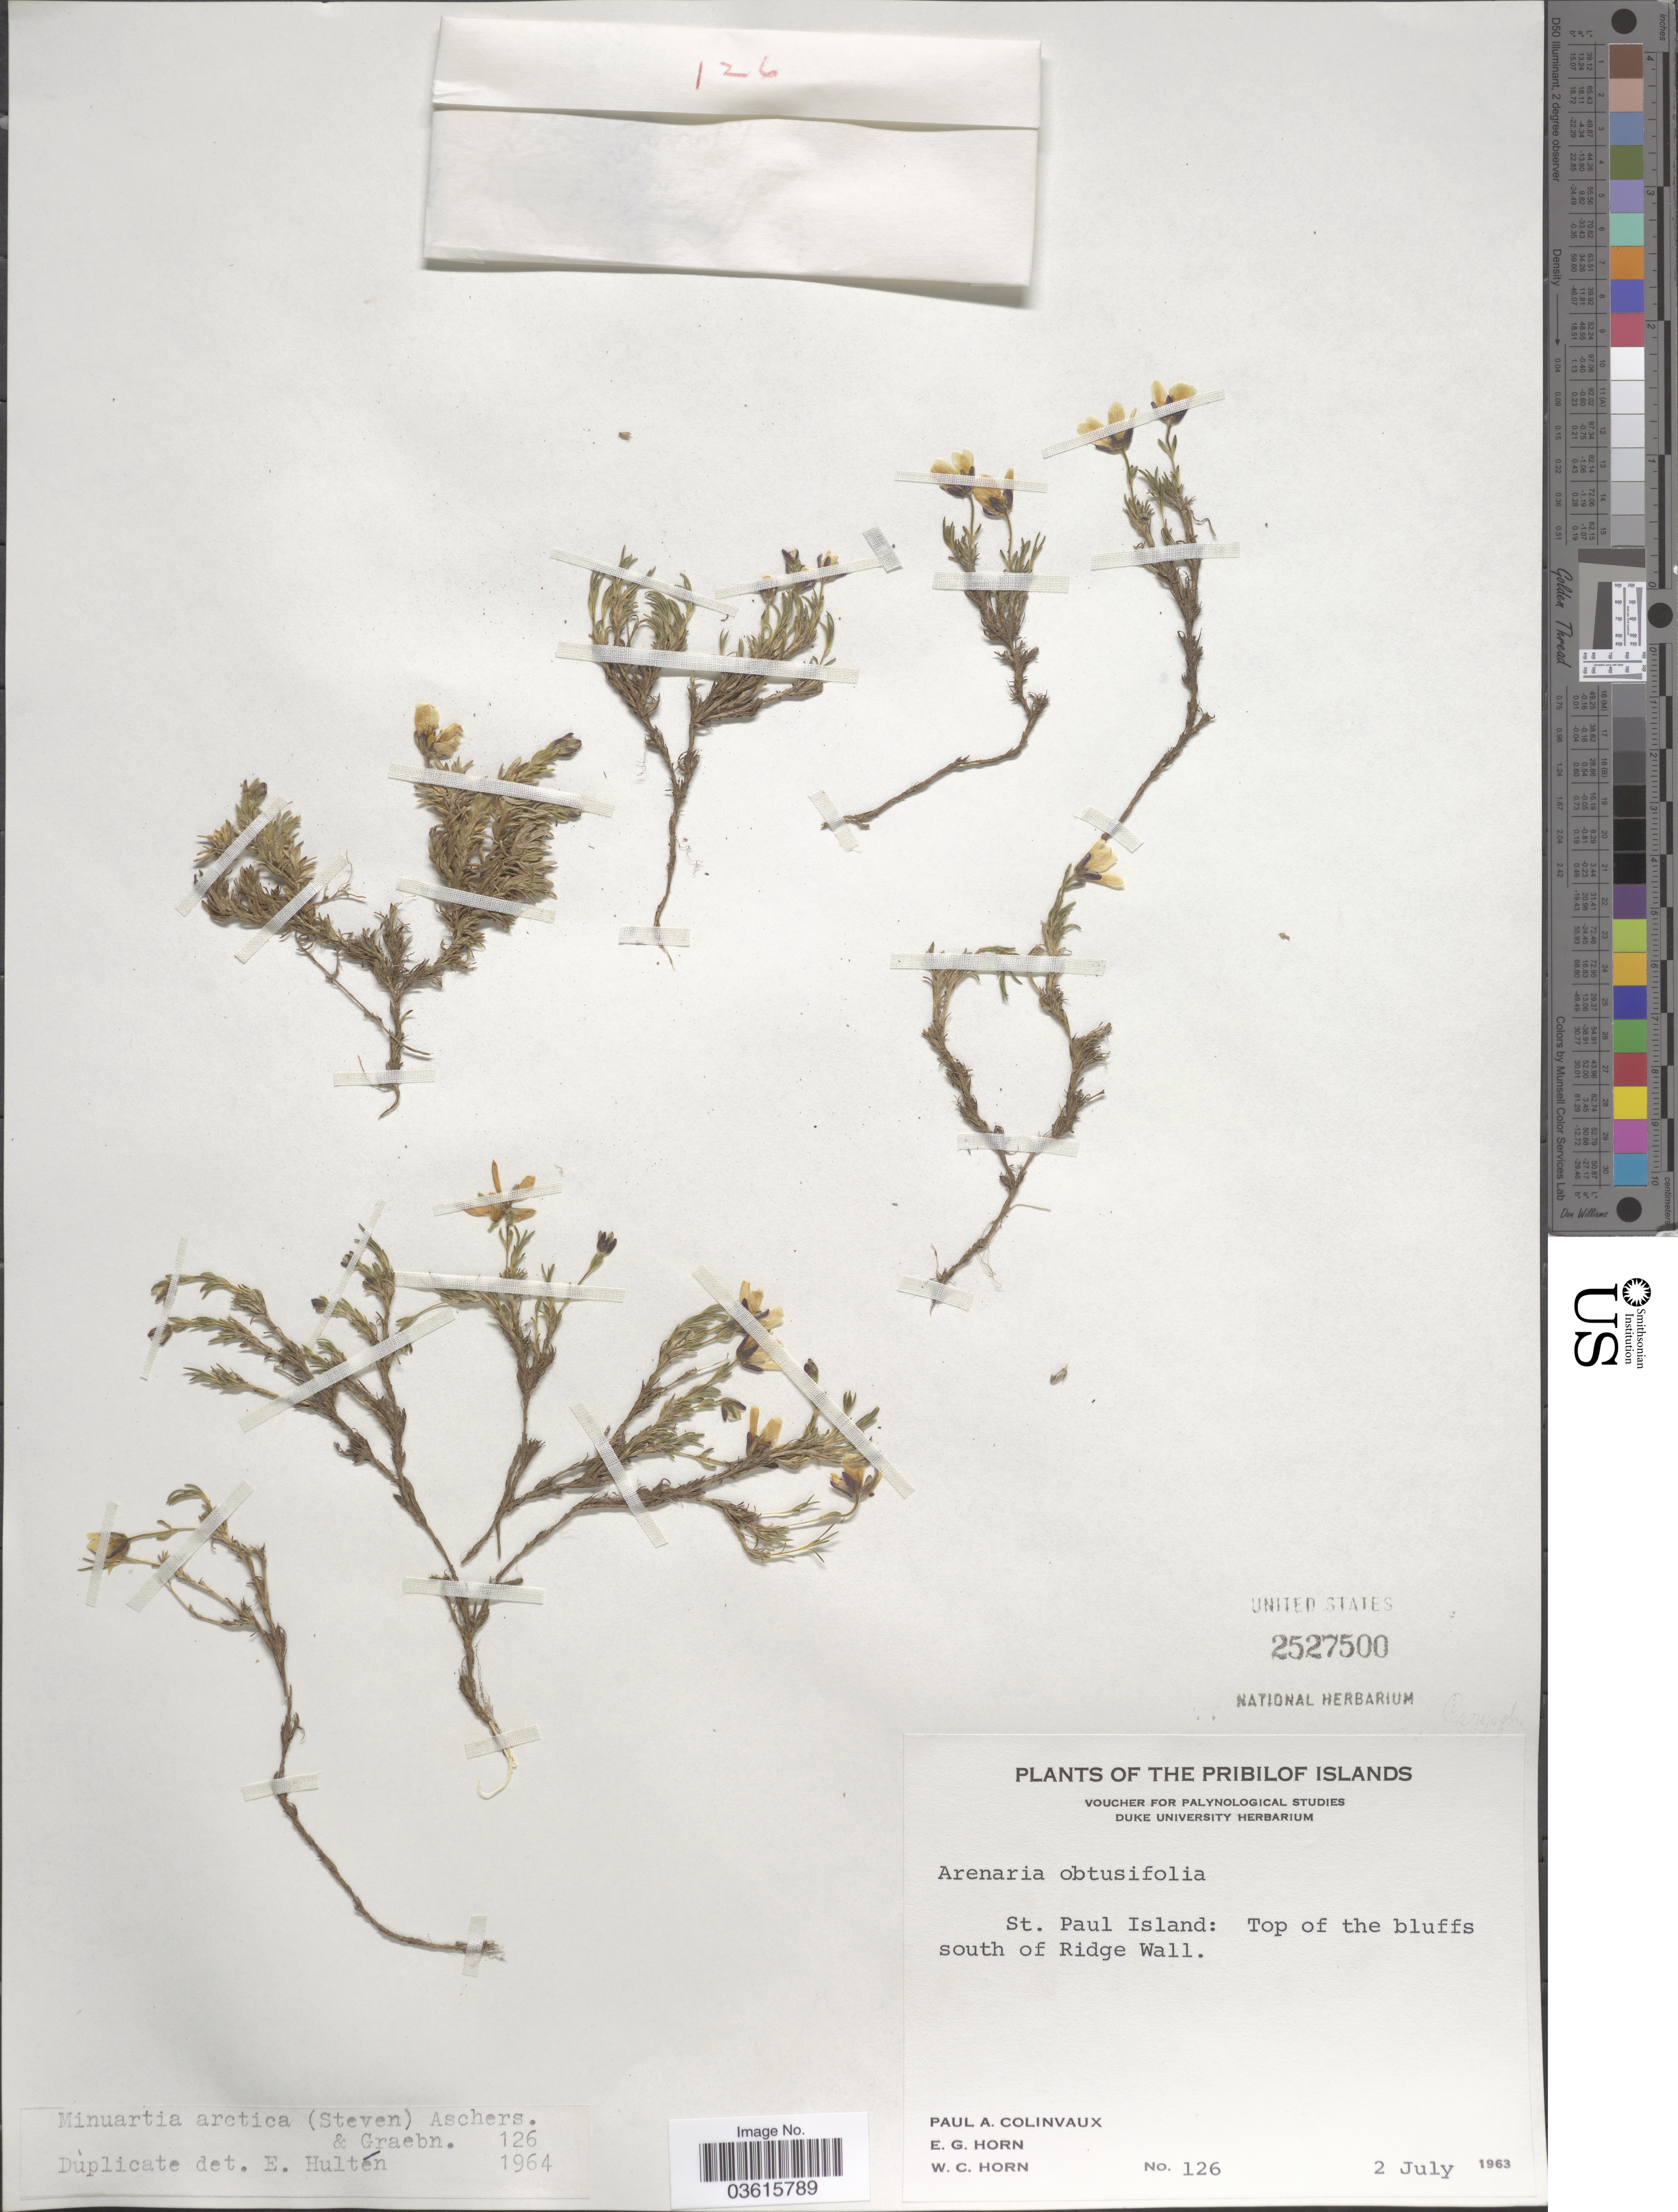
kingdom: Plantae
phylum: Tracheophyta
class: Magnoliopsida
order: Caryophyllales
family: Caryophyllaceae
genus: Cherleria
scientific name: Cherleria arctica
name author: (Steven ex Ser.) A.J. Moore & Dillenb.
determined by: Strong, M. T., (US), Smithsonian Institution - National Museum of Natural History (UNITED STATES)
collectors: P. Colinvaux, E. Horn & W. Horn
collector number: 126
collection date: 1963-07-02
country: United States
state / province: Alaska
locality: The Pribilof Islands. St. Paul Island: Top of the bluffs south of Ridge Wall.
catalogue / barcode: US 2527500